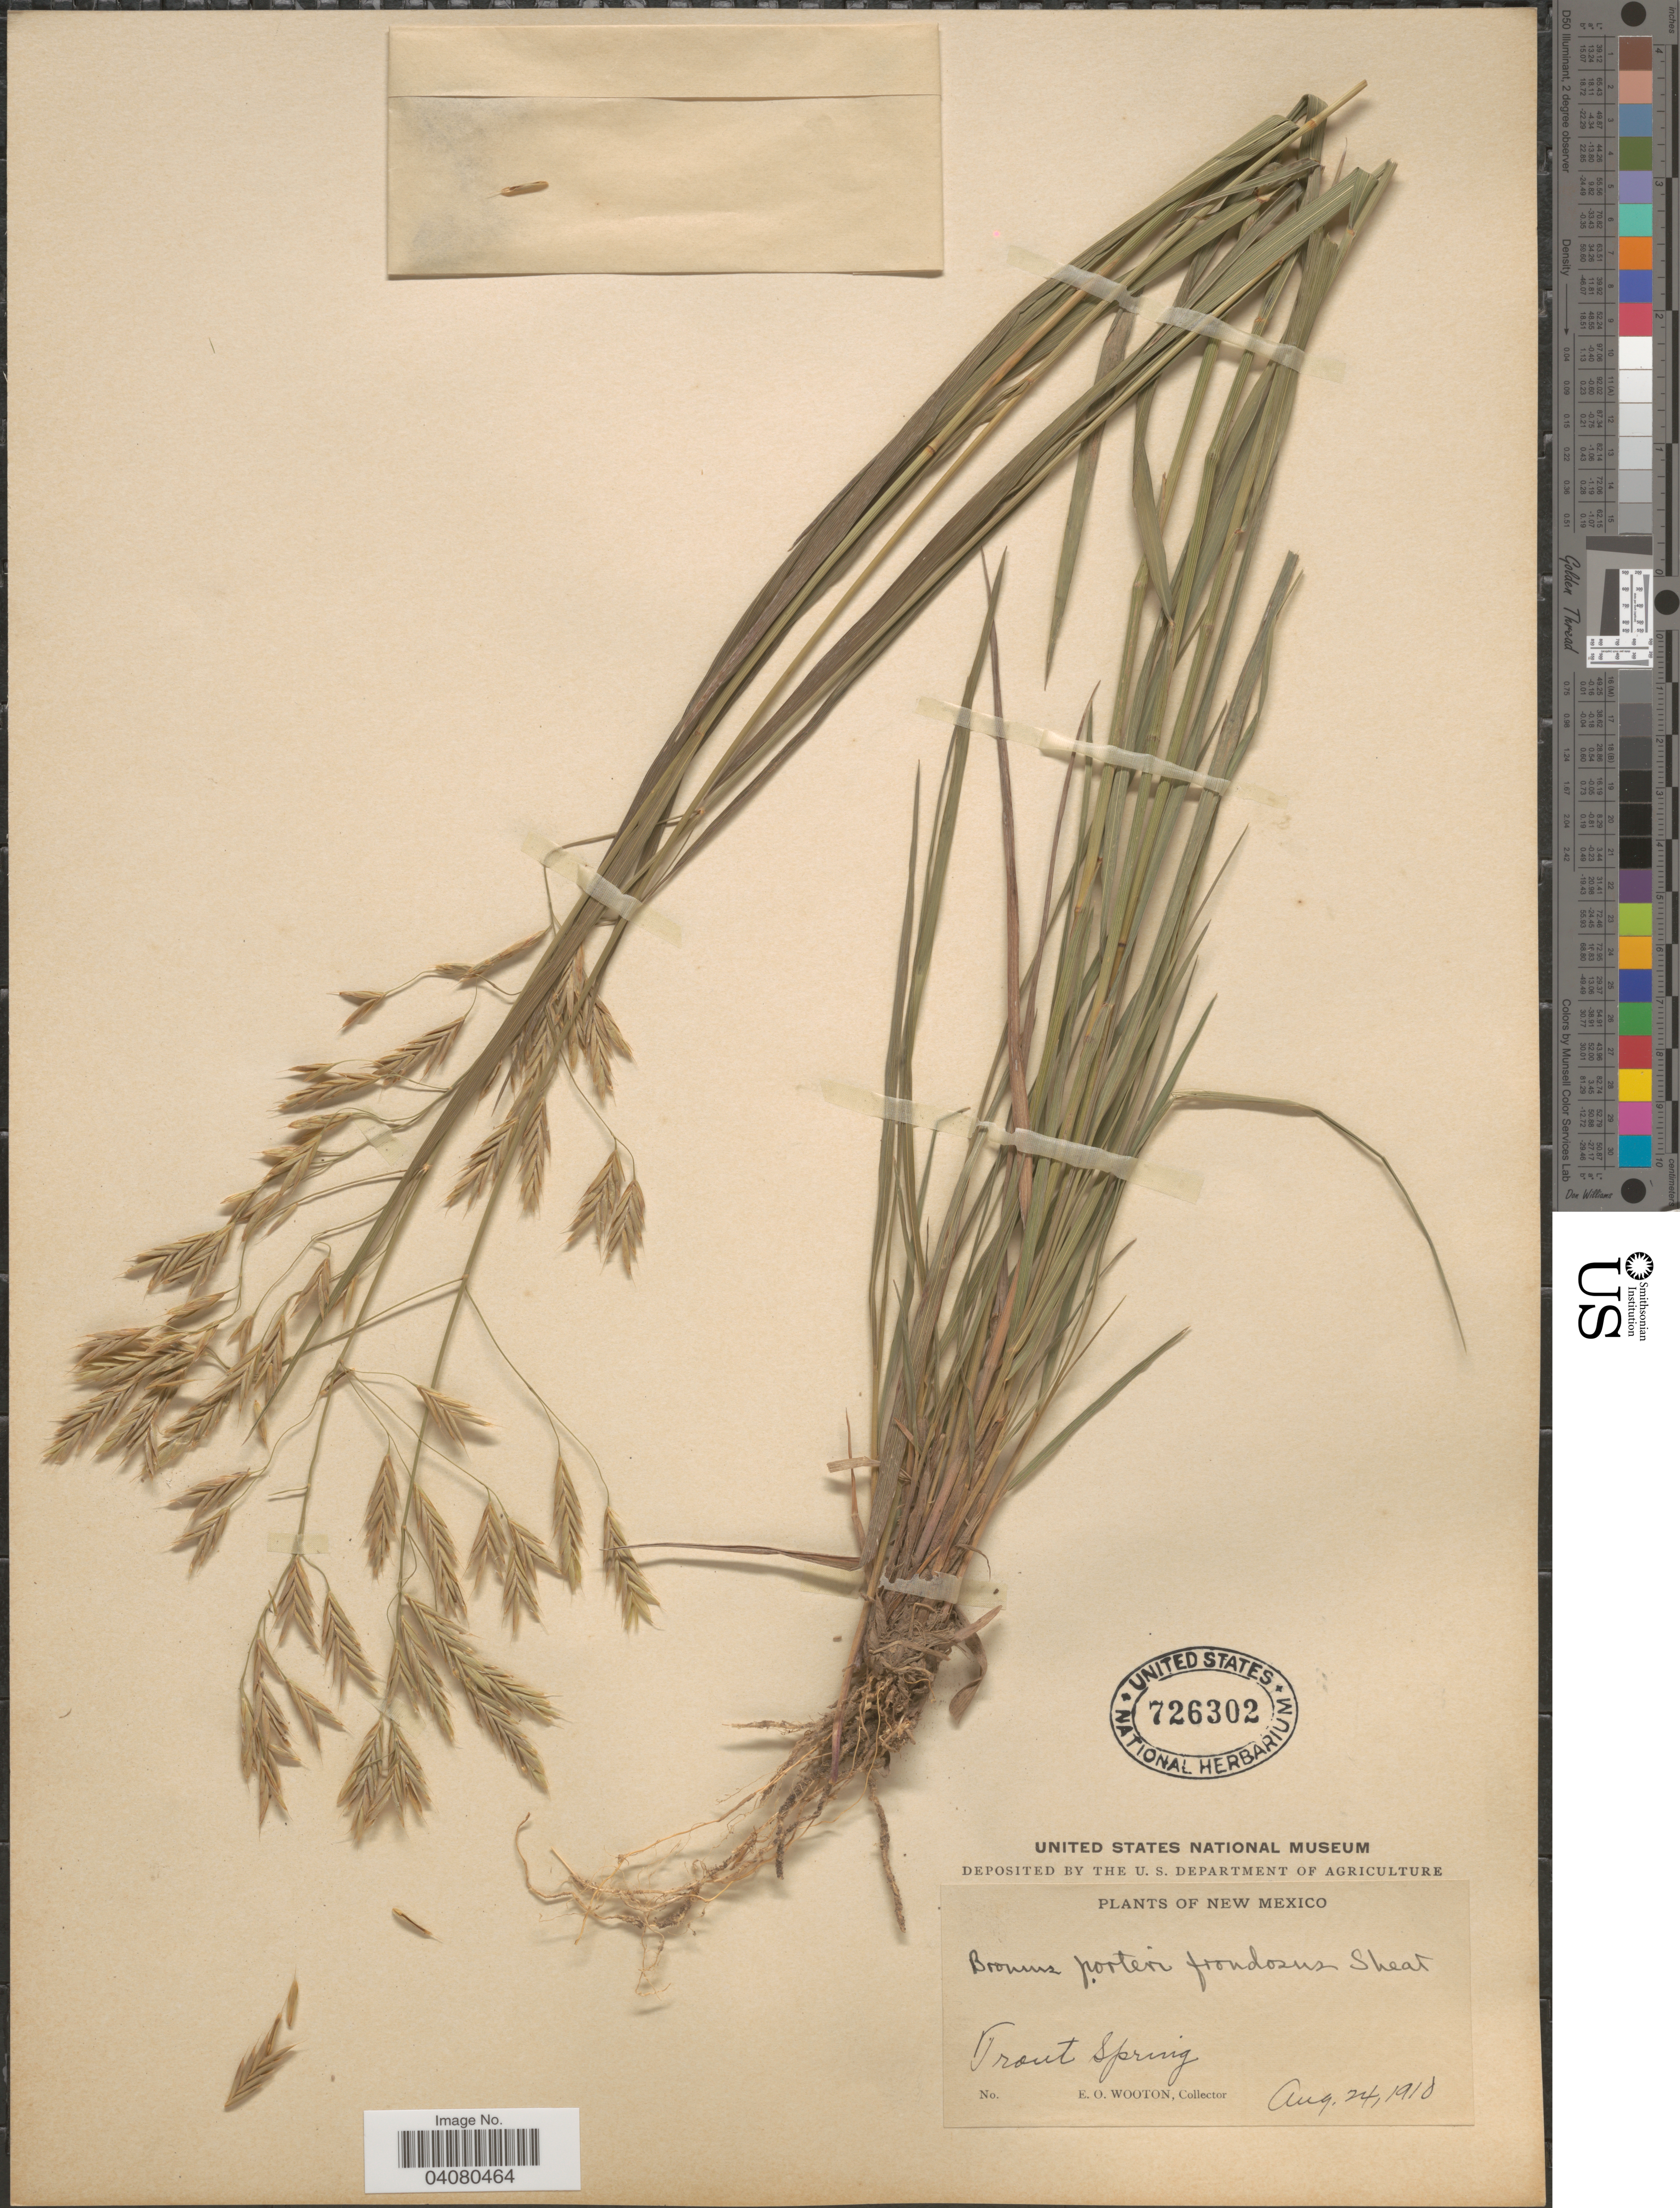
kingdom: Plantae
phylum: Tracheophyta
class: Liliopsida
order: Poales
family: Poaceae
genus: Bromus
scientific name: Bromus anomalus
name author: Rupr. ex E. Fourn.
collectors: E. O. Wooton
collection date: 1918-08-24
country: United States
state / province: New Mexico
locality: Trout Spring.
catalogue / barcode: US 726302